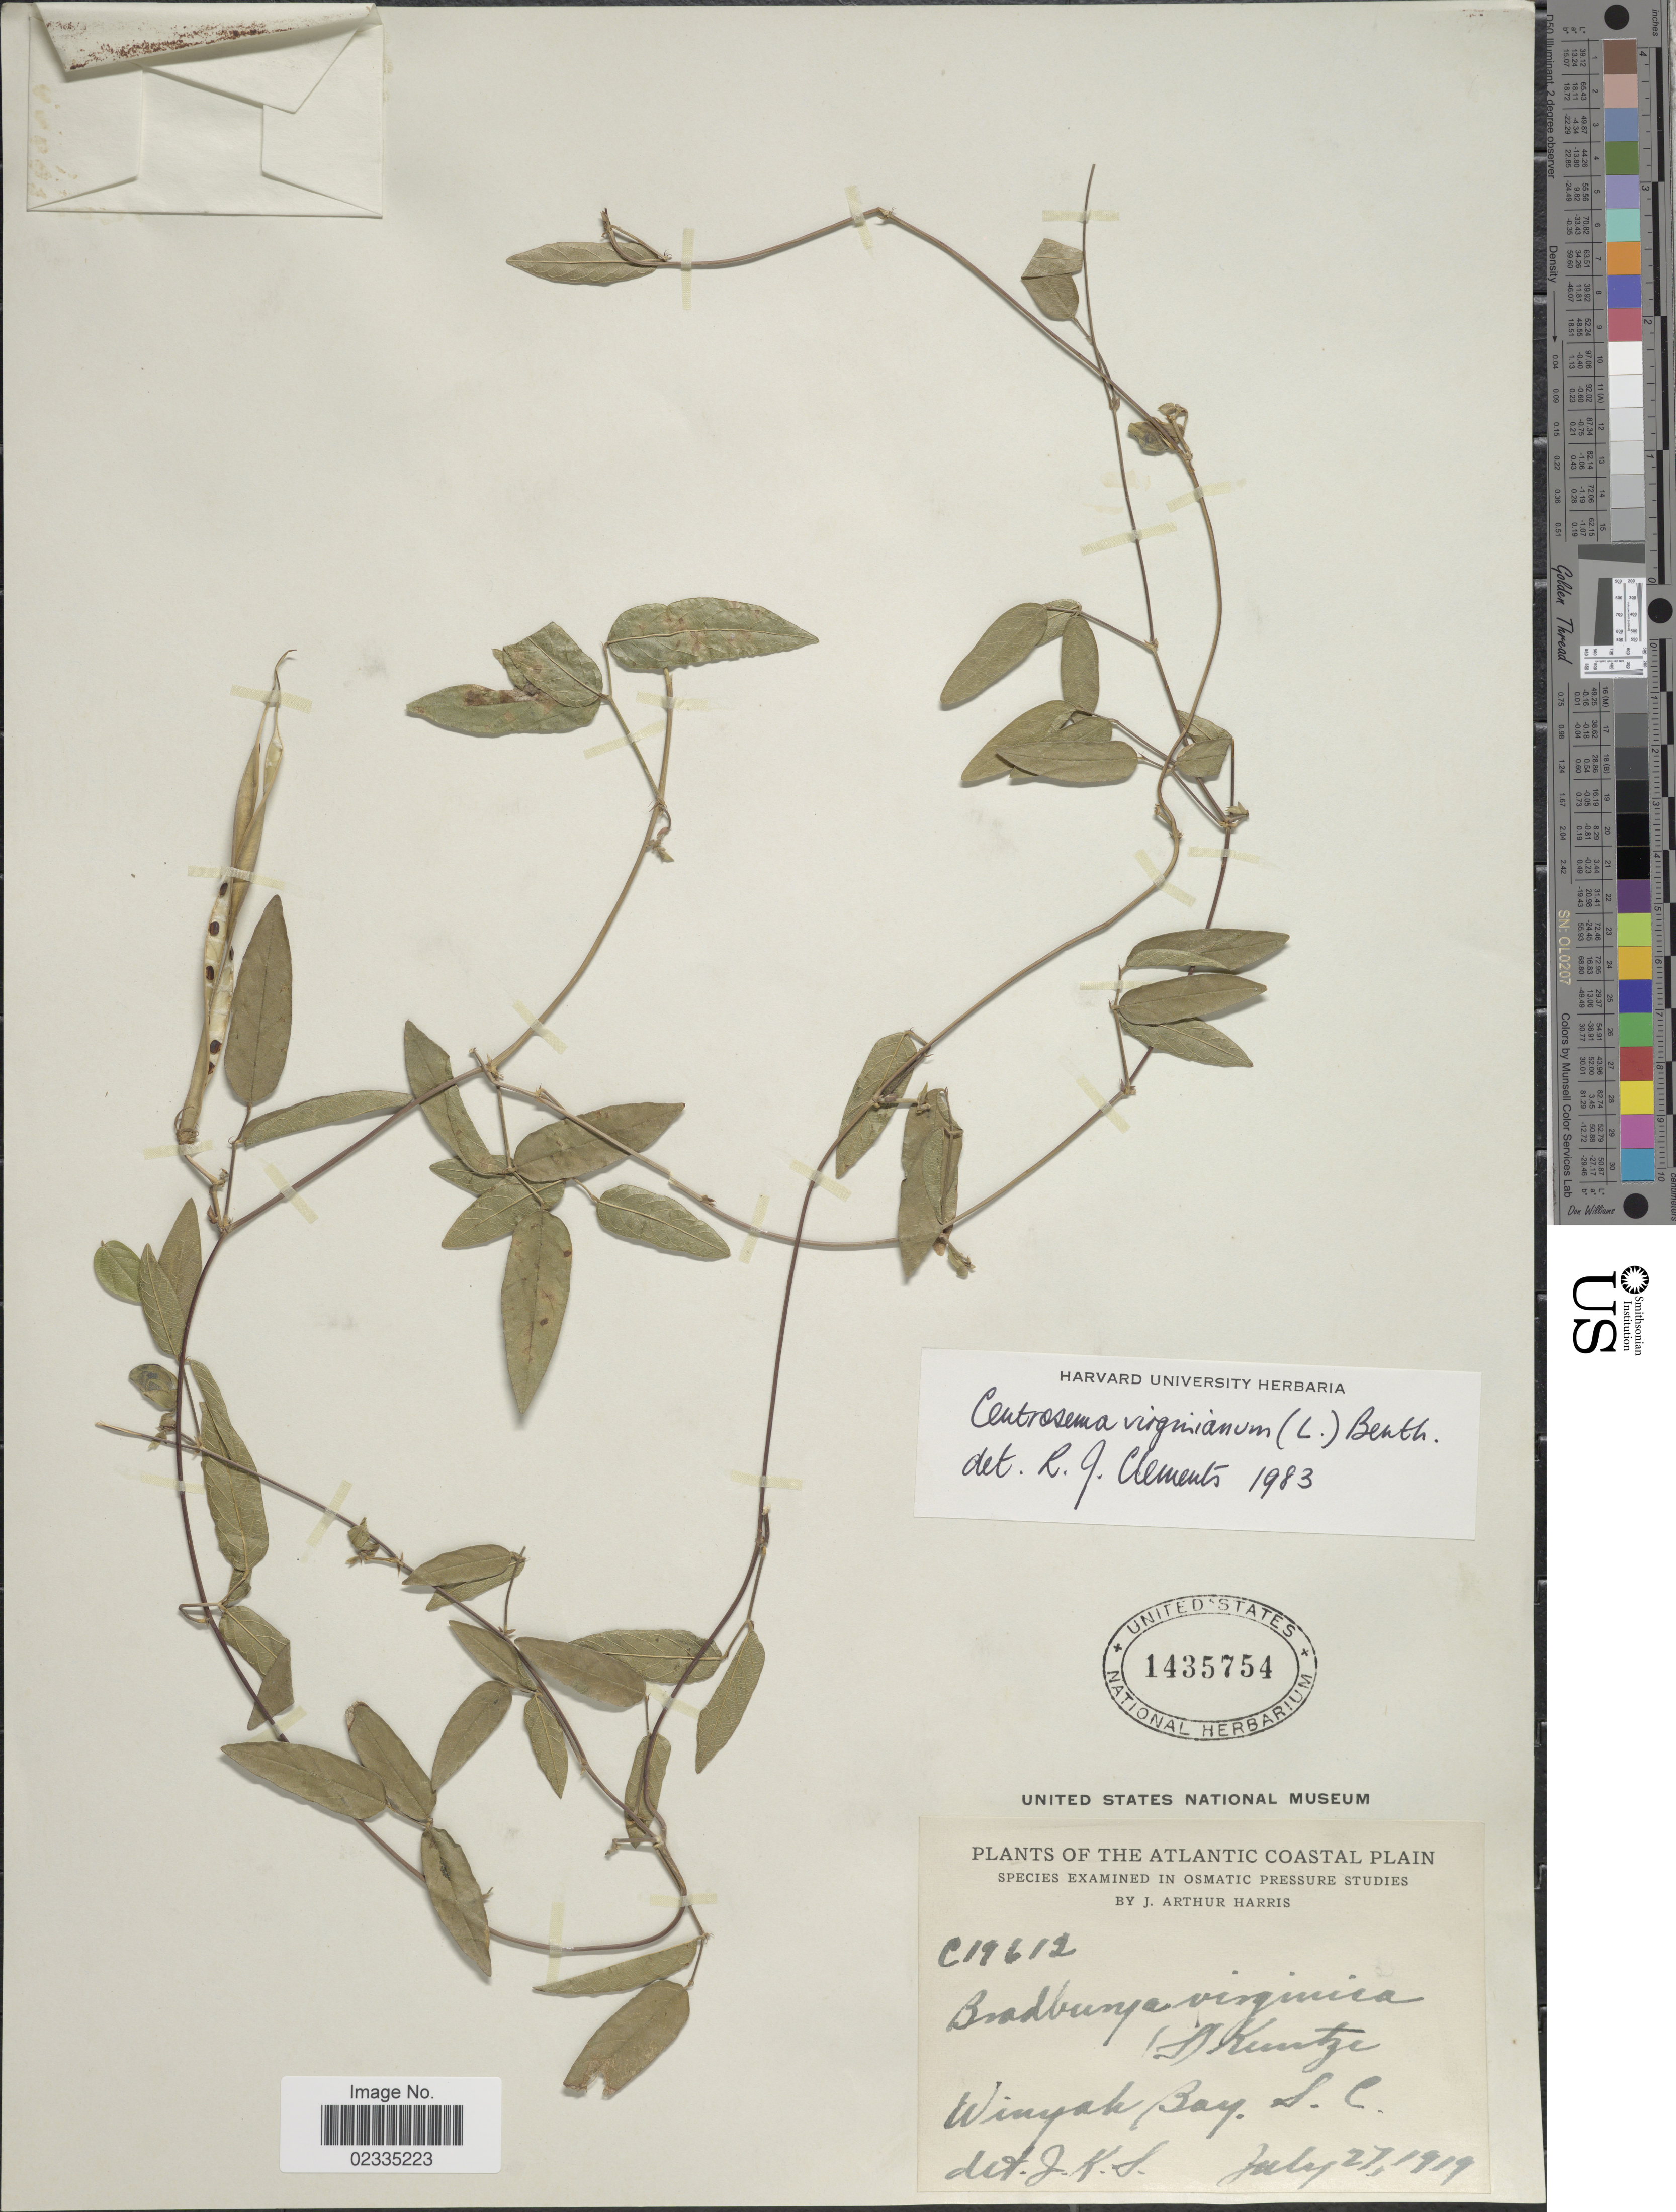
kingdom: Plantae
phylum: Tracheophyta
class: Magnoliopsida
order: Fabales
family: Fabaceae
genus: Centrosema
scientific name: Centrosema virginianum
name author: (L.) Benth.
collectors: J. A. Harris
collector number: C19612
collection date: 1919-07-27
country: United States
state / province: South Carolina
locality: The Atlantic Coastal Plain, Winyak Bay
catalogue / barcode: US 1435754